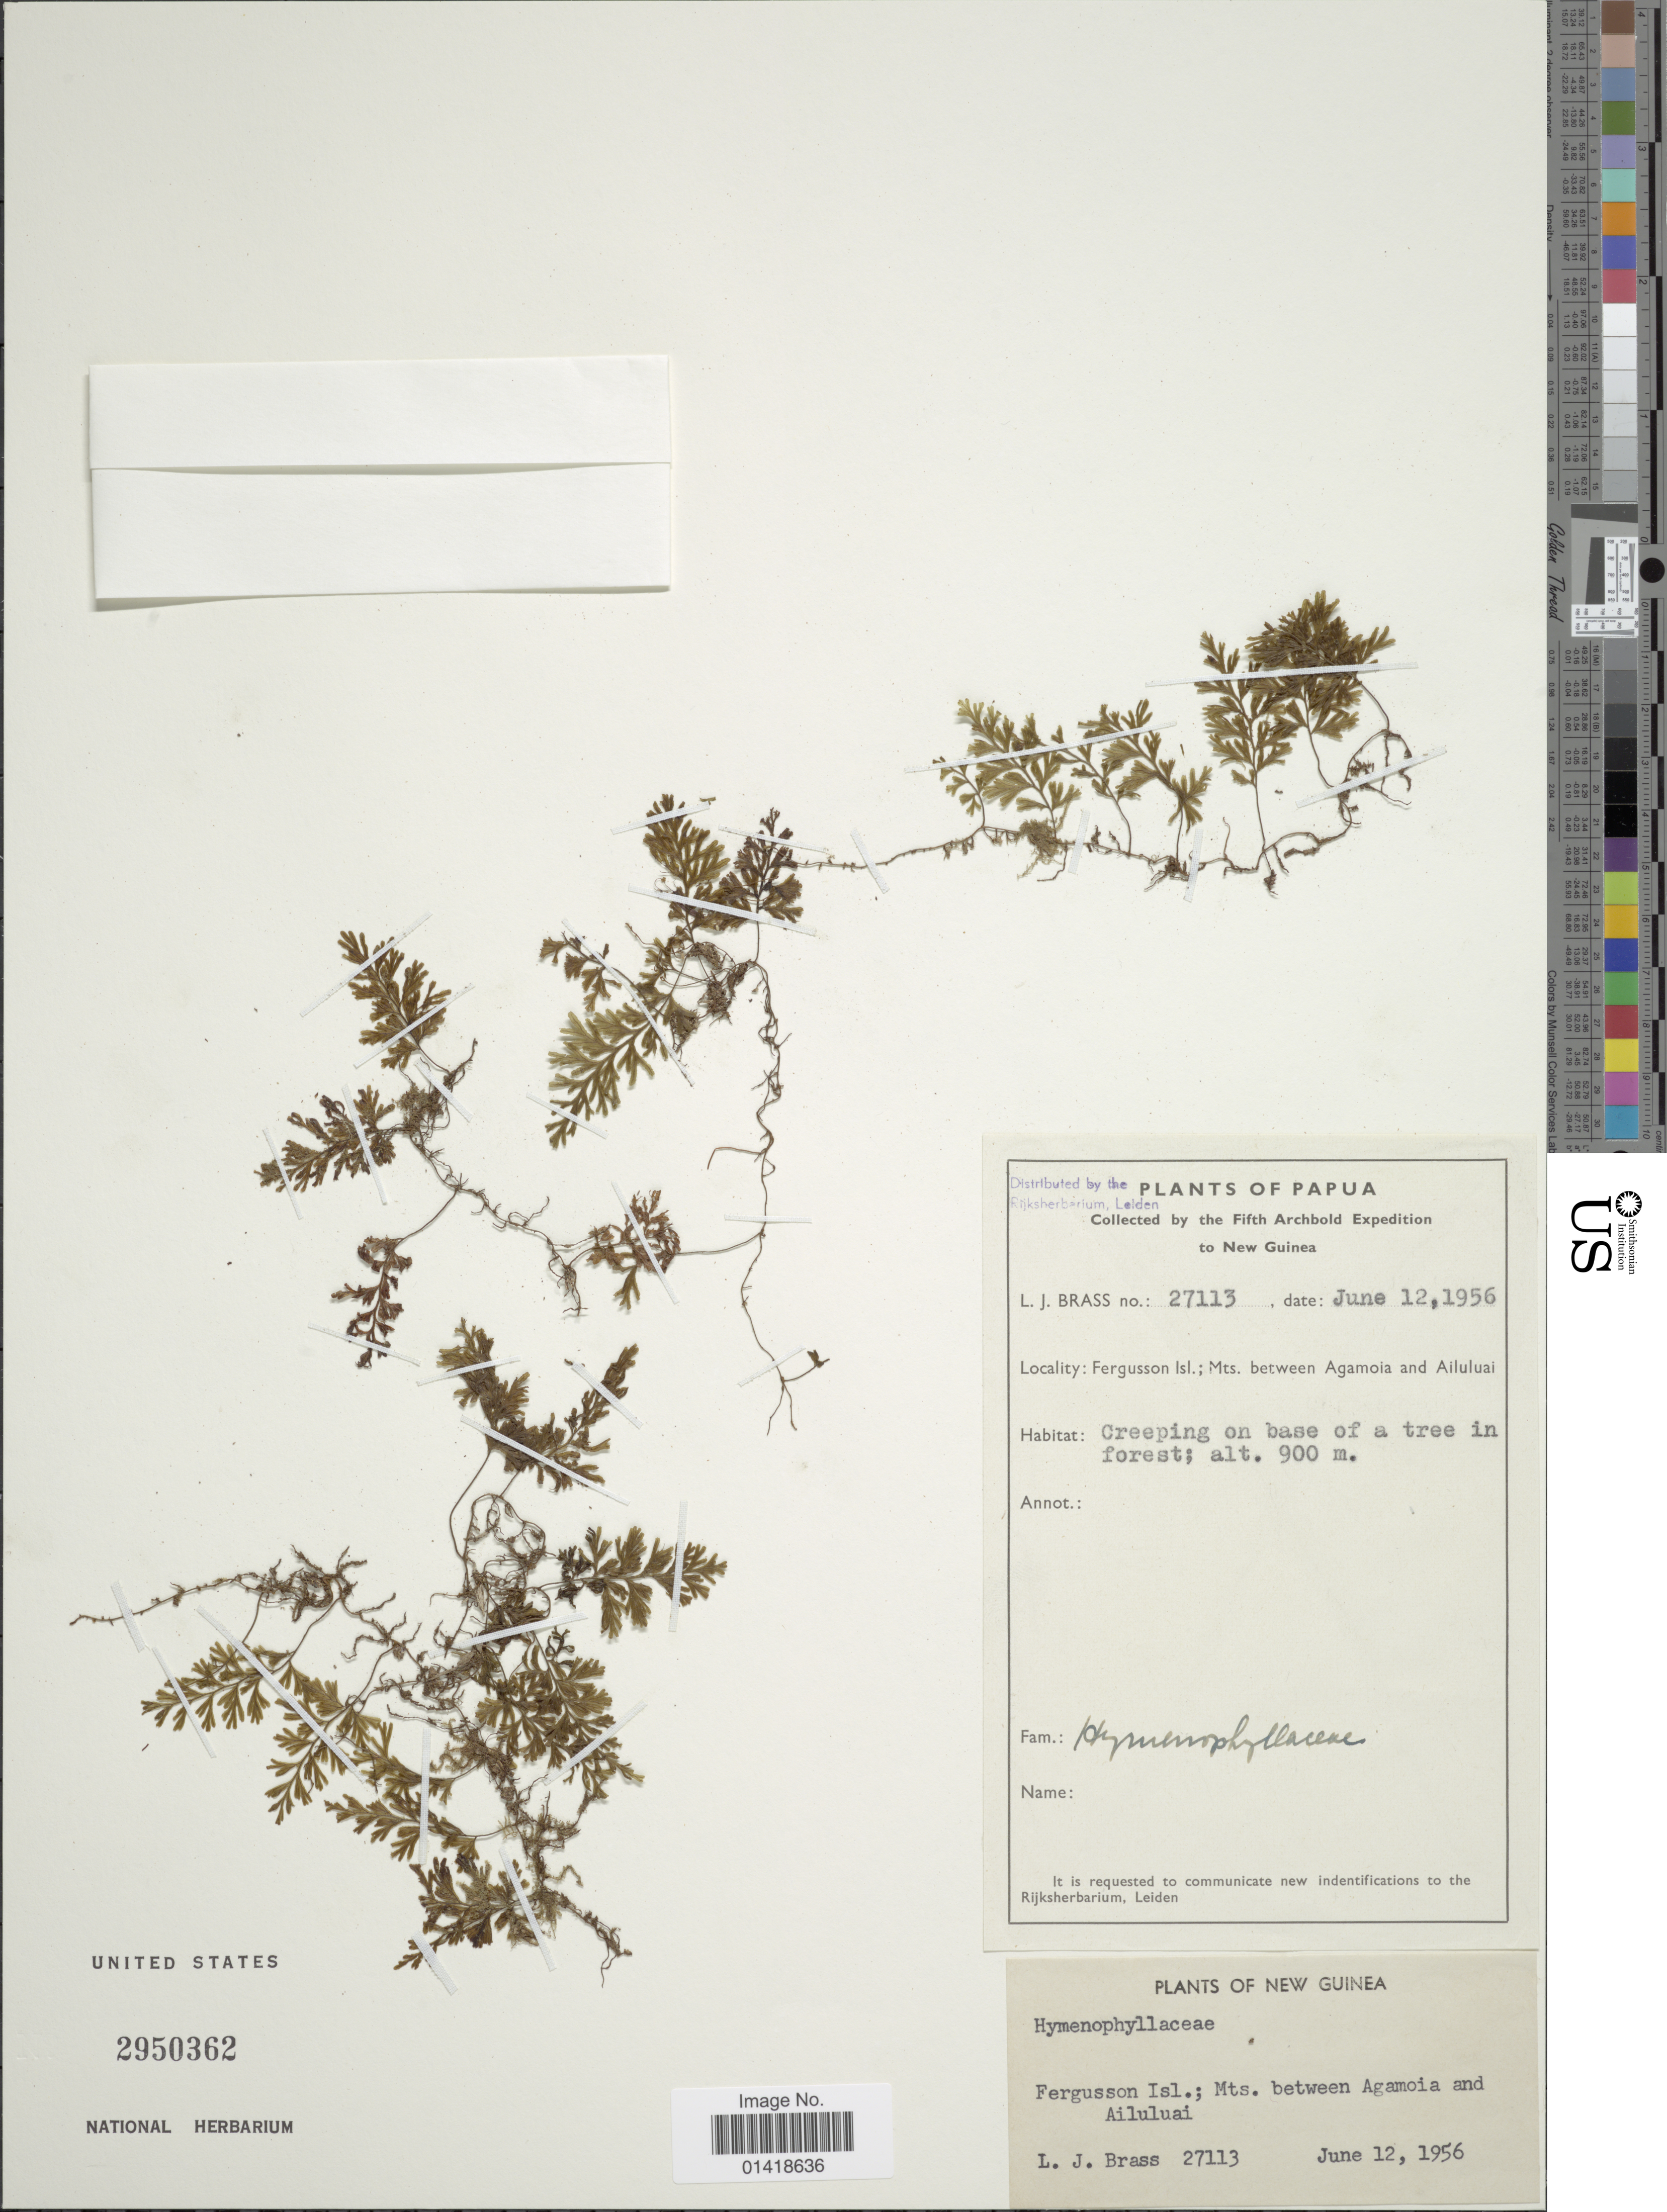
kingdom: Plantae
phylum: Tracheophyta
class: Polypodiopsida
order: Hymenophyllales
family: Hymenophyllaceae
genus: Hymenophyllum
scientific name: Hymenophyllum sp.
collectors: L. J. Brass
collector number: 27113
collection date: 1956-06-12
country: Papua New Guinea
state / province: Milne Bay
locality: New Guinea. Fergusson Isl.: Mts. Between Agamoia and Ailuluai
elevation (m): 900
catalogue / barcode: US 2950362